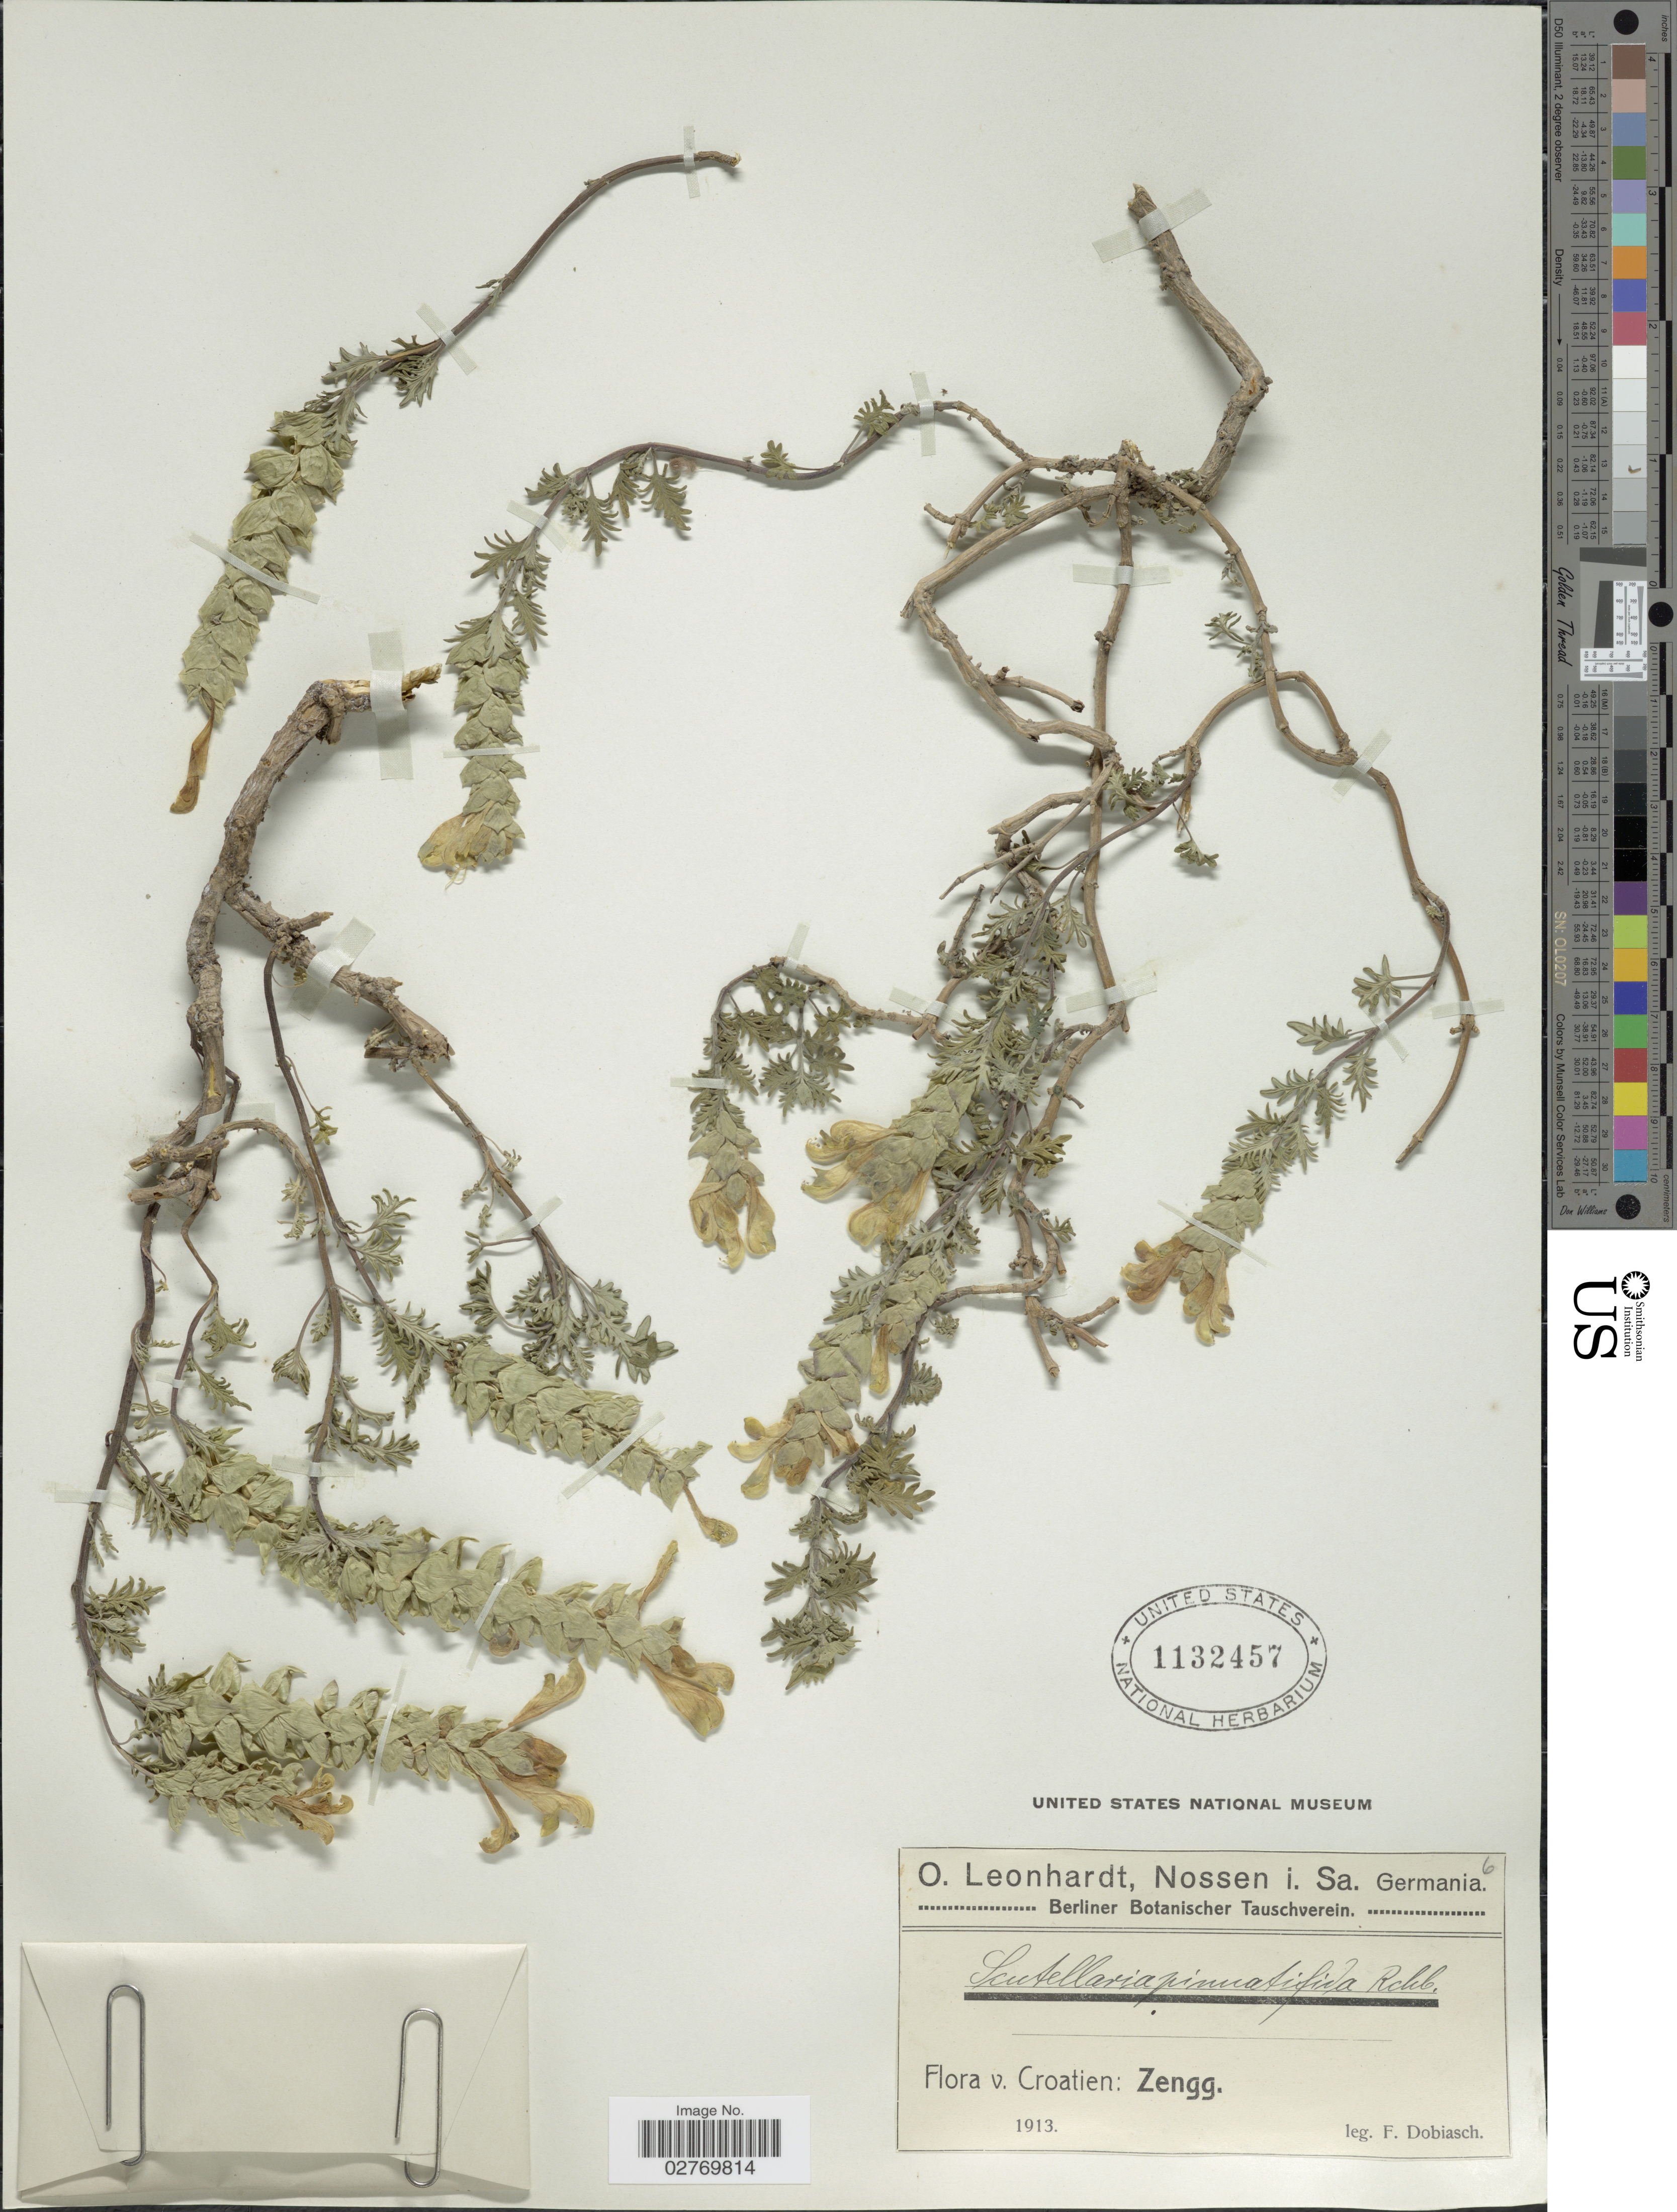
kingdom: Plantae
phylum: Tracheophyta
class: Magnoliopsida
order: Lamiales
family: Lamiaceae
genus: Scutellaria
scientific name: Scutellaria orientalis var. pinnatifida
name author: Rchb.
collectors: F. Dobiasch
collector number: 6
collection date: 1913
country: Croatia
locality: Croatien: Zengg.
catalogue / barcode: US 1132457